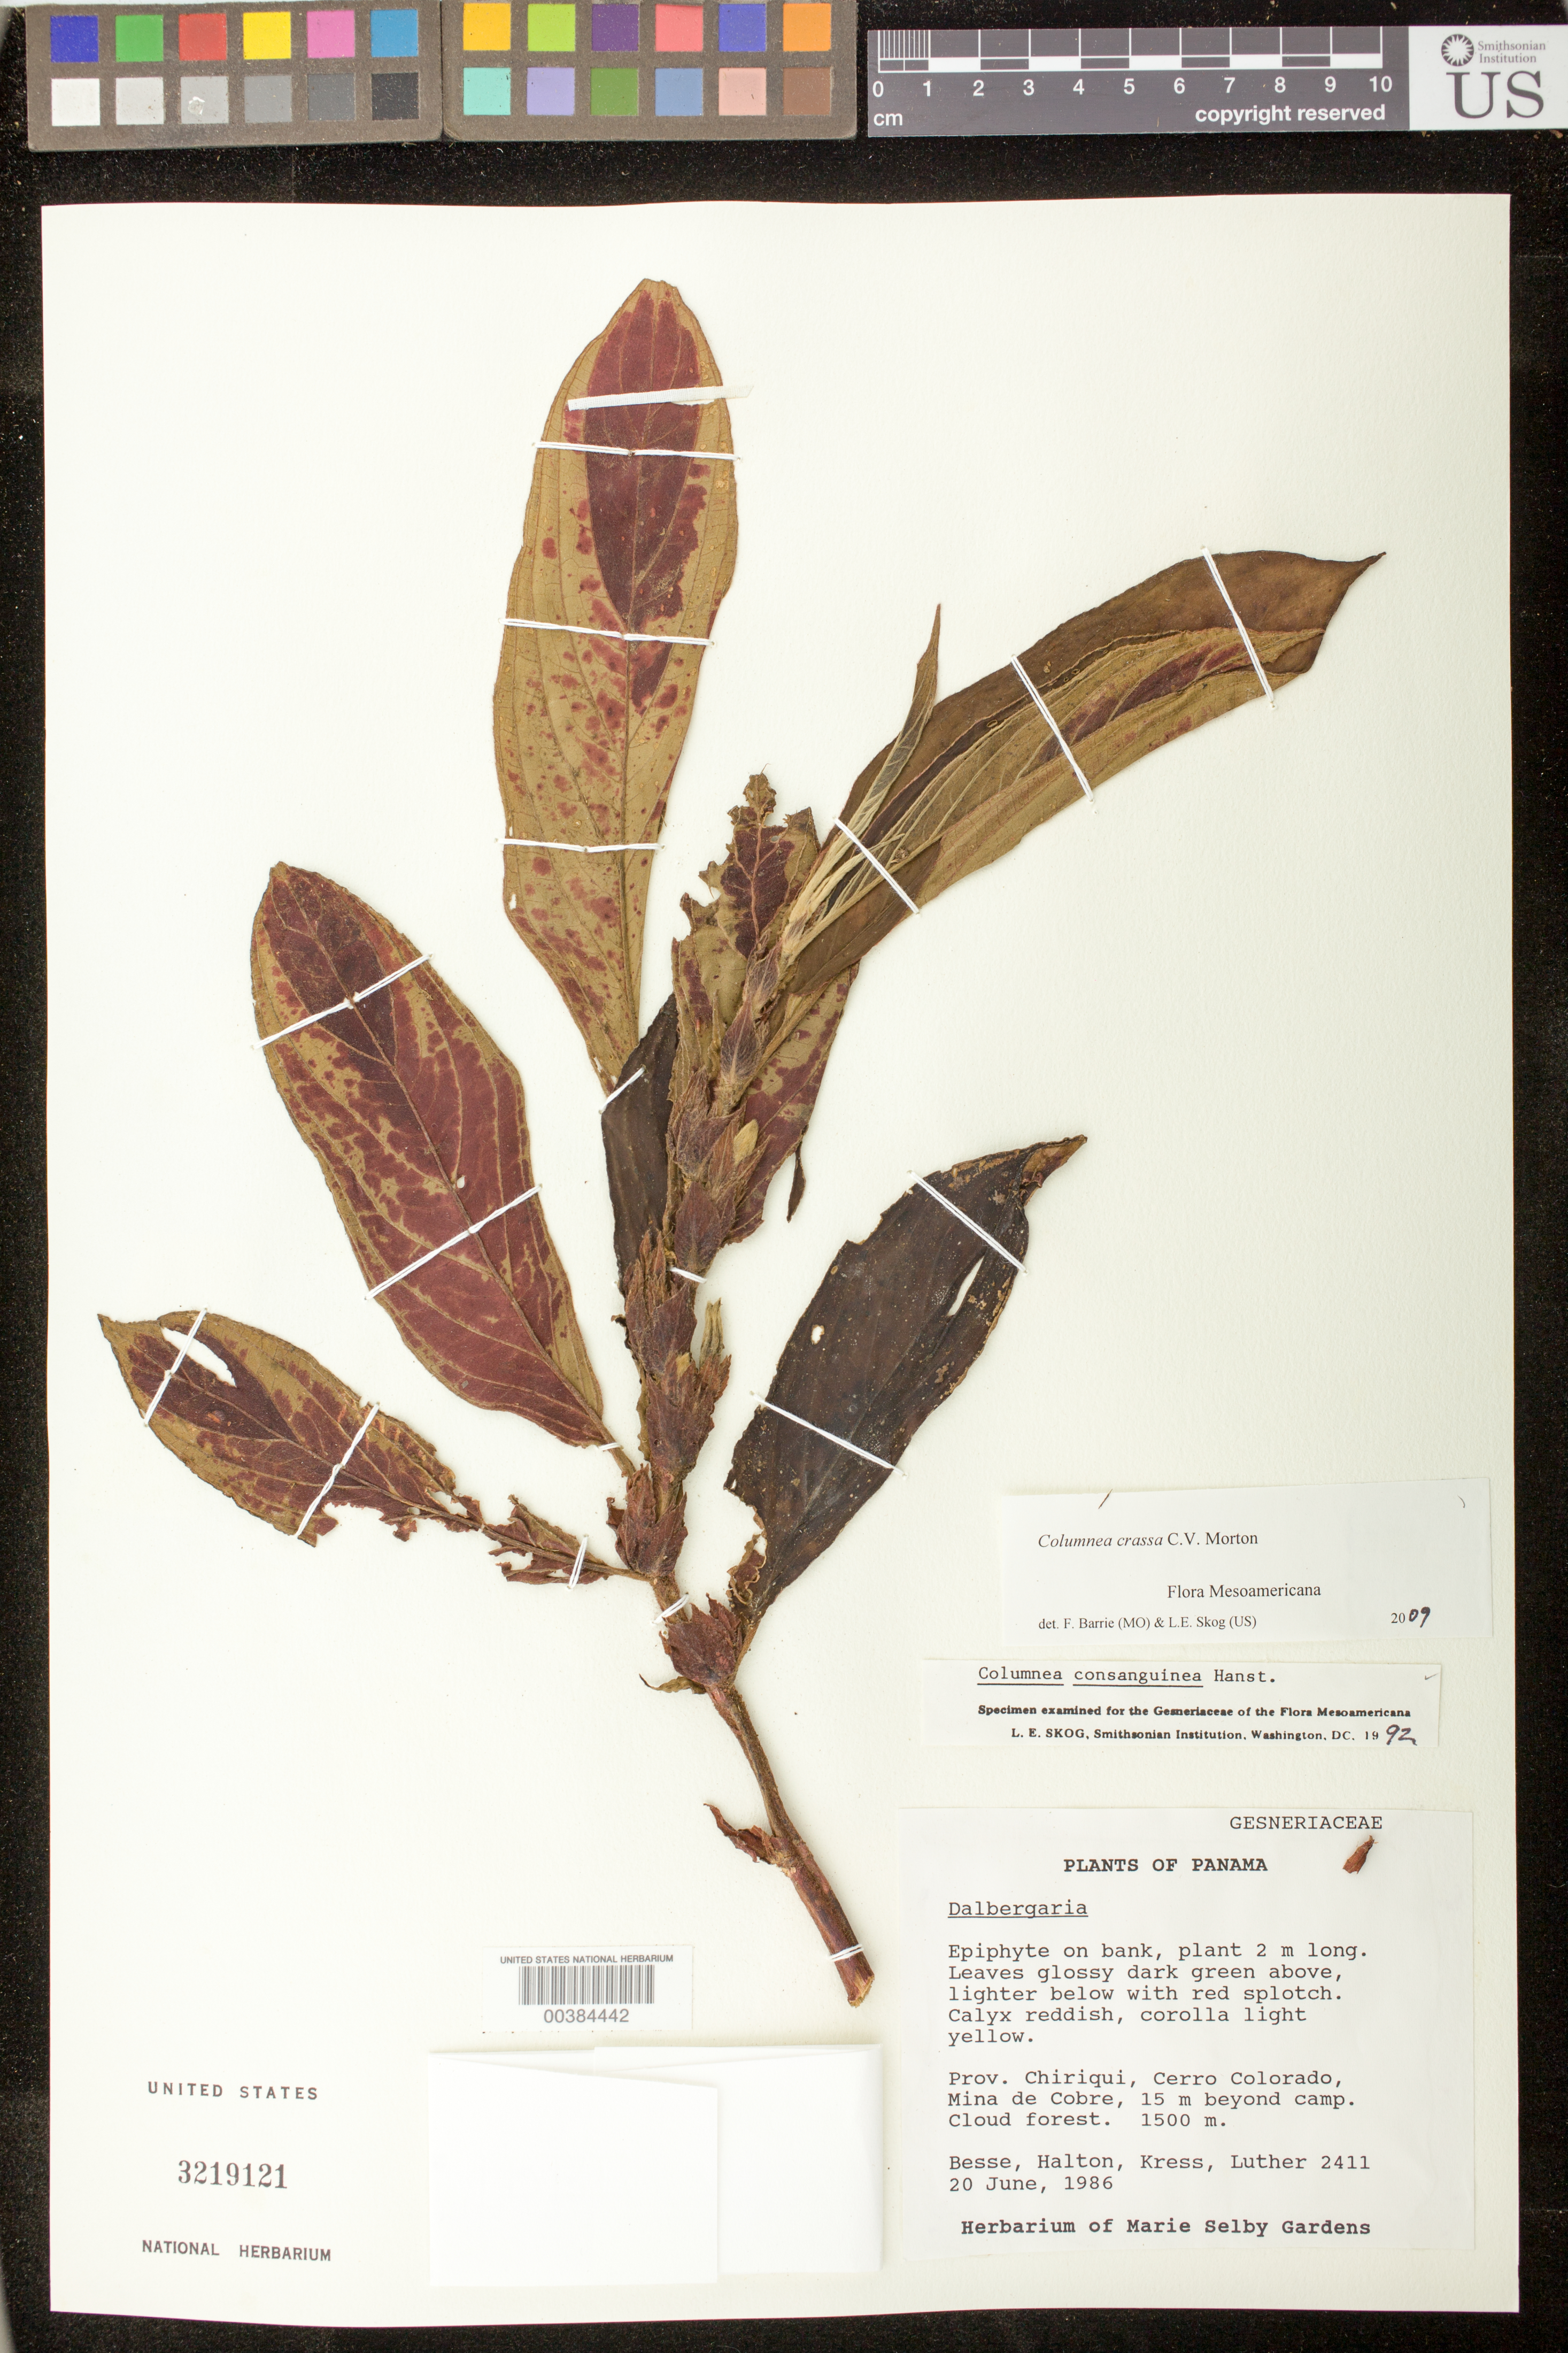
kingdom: Plantae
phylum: Tracheophyta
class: Magnoliopsida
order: Lamiales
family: Gesneriaceae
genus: Columnea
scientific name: Columnea crassa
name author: C.V. Morton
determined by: Barrie, F. R.; Skog, Laurence E.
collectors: L. Besse, J. Halton, W. J. Kress & Harry E. Luther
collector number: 2411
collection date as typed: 20 Jun 1986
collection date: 1986-06-20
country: Panama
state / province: Chiriquí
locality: Cerro Colorado, Mina de Cobre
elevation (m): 1500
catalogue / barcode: US 3219121